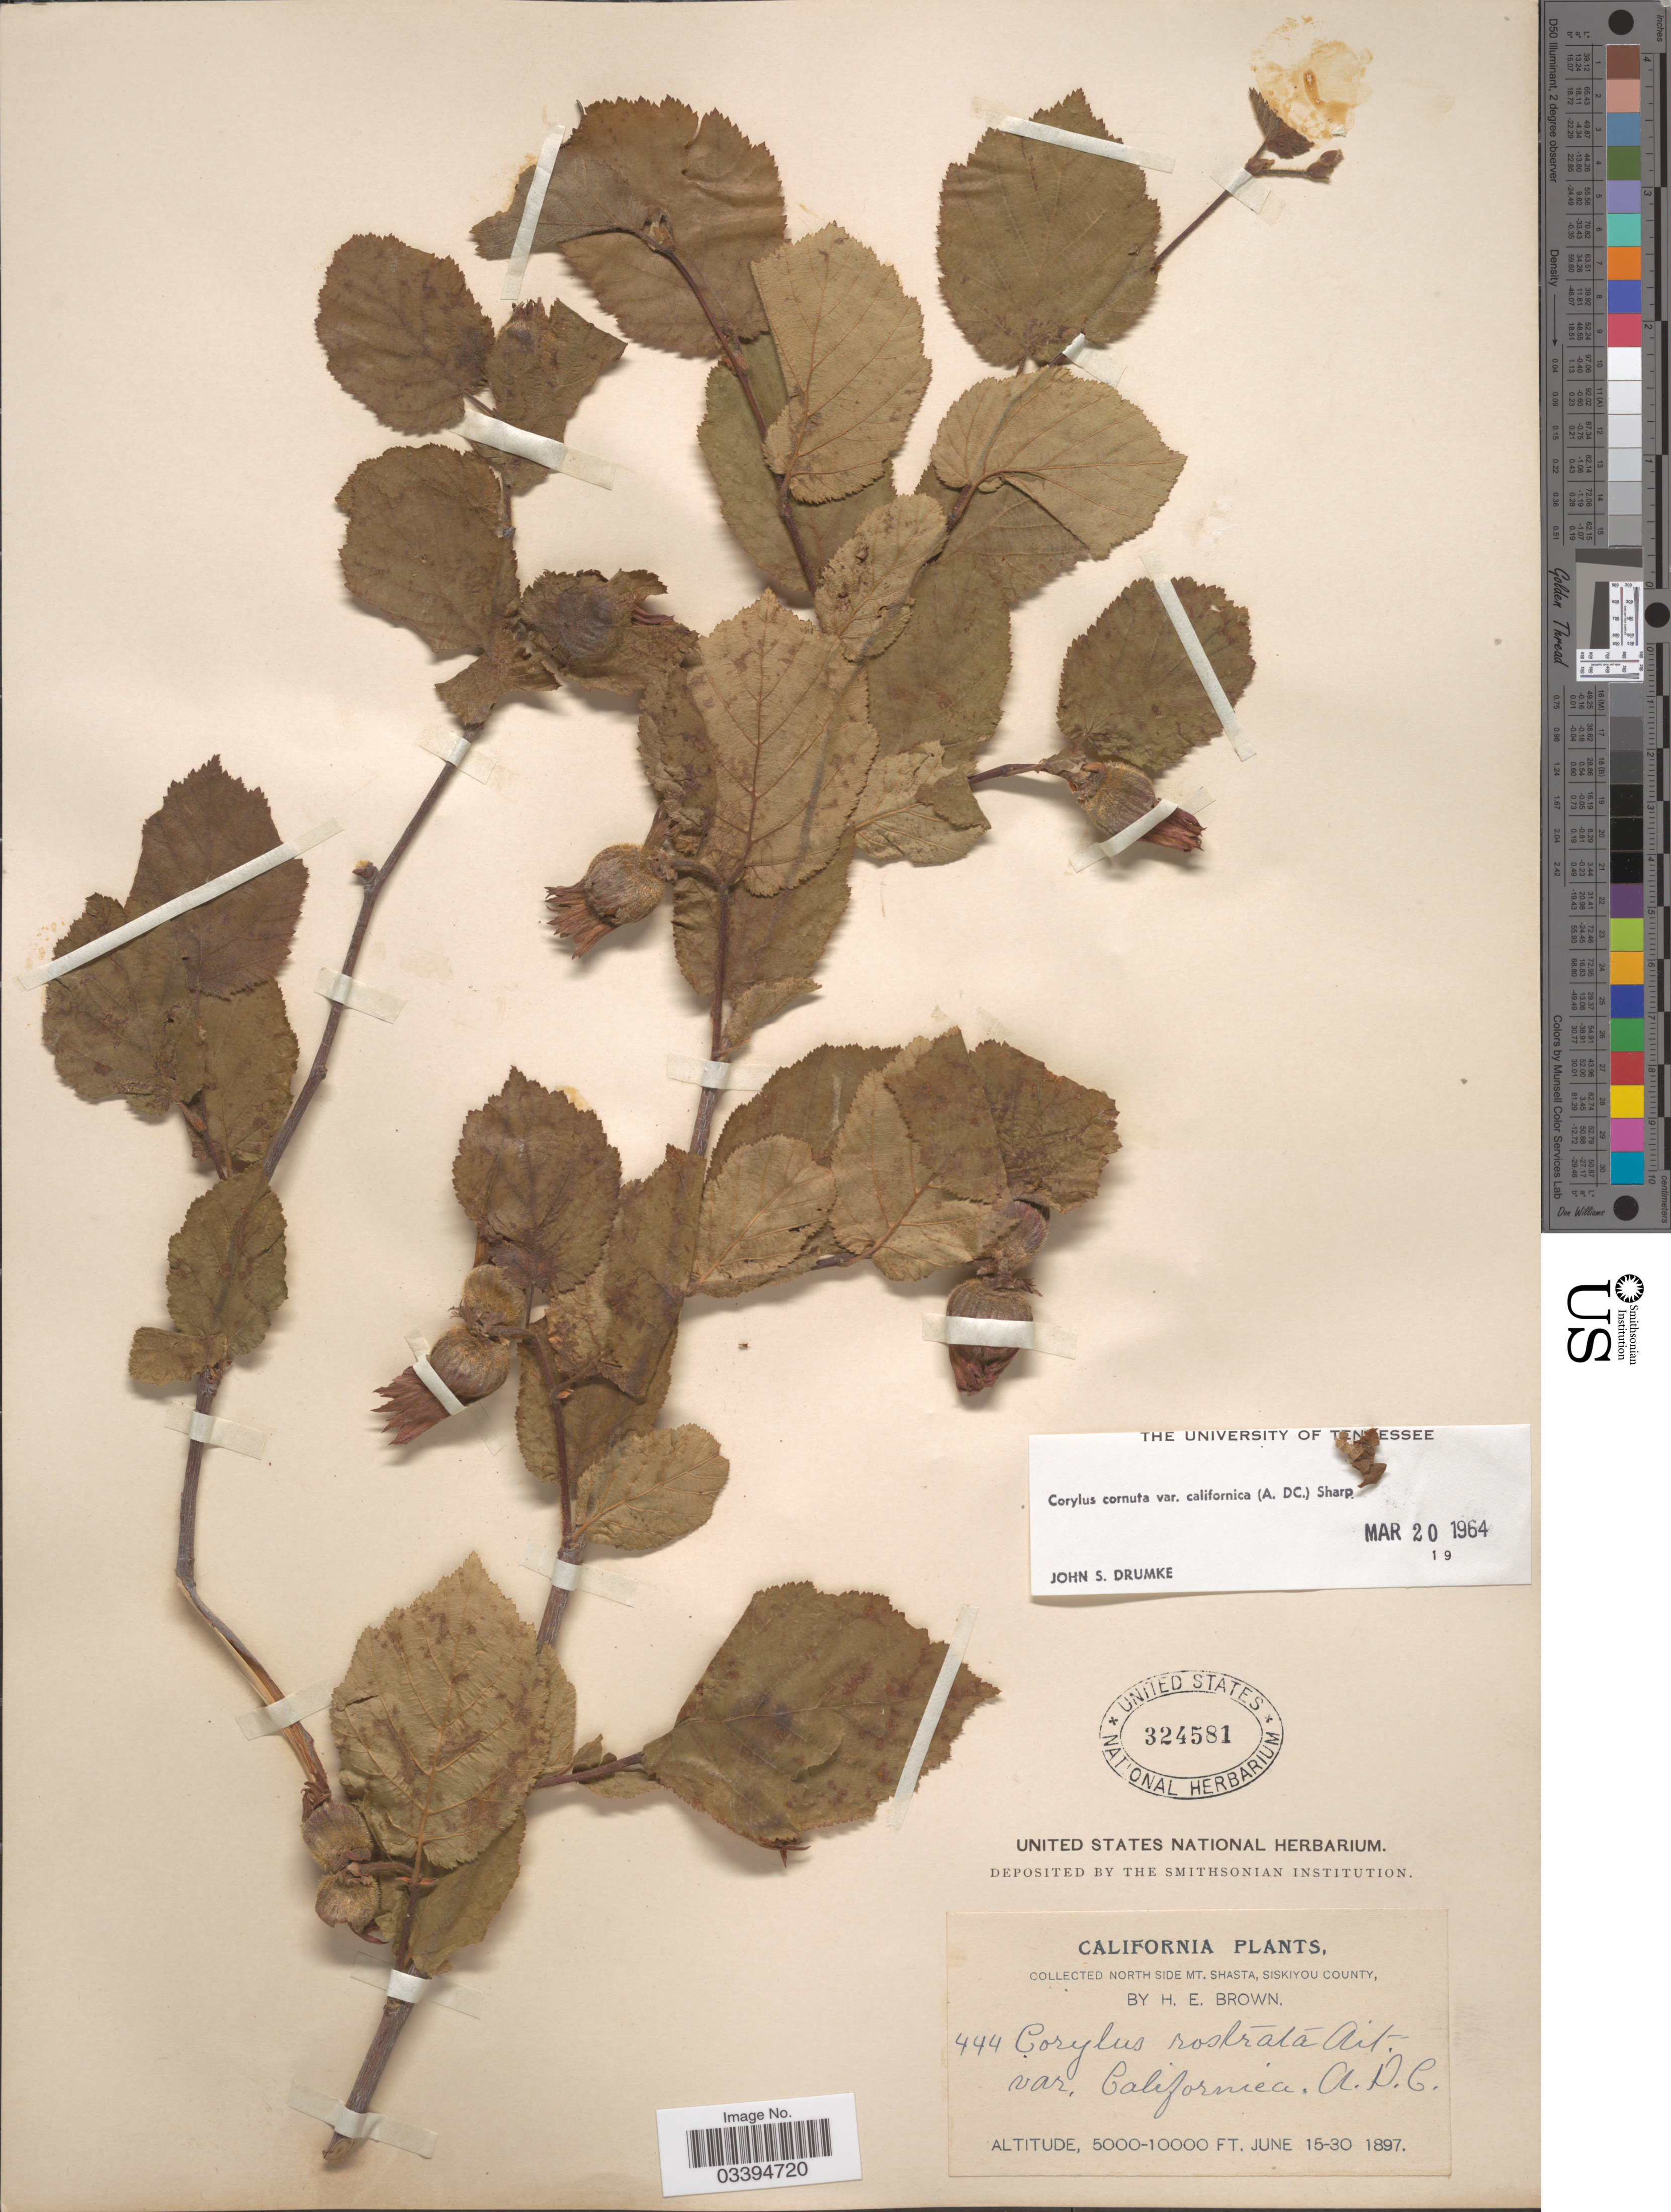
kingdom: Plantae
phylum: Tracheophyta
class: Magnoliopsida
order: Fagales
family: Betulaceae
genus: Corylus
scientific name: Corylus cornuta var. californica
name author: Marshall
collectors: H. E. Brown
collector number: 444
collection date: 1897-06-15/1897-06-30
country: United States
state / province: California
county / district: Siskiyou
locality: North side Mt. Shasta, Siskiyou County.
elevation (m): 1524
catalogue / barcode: US 324581